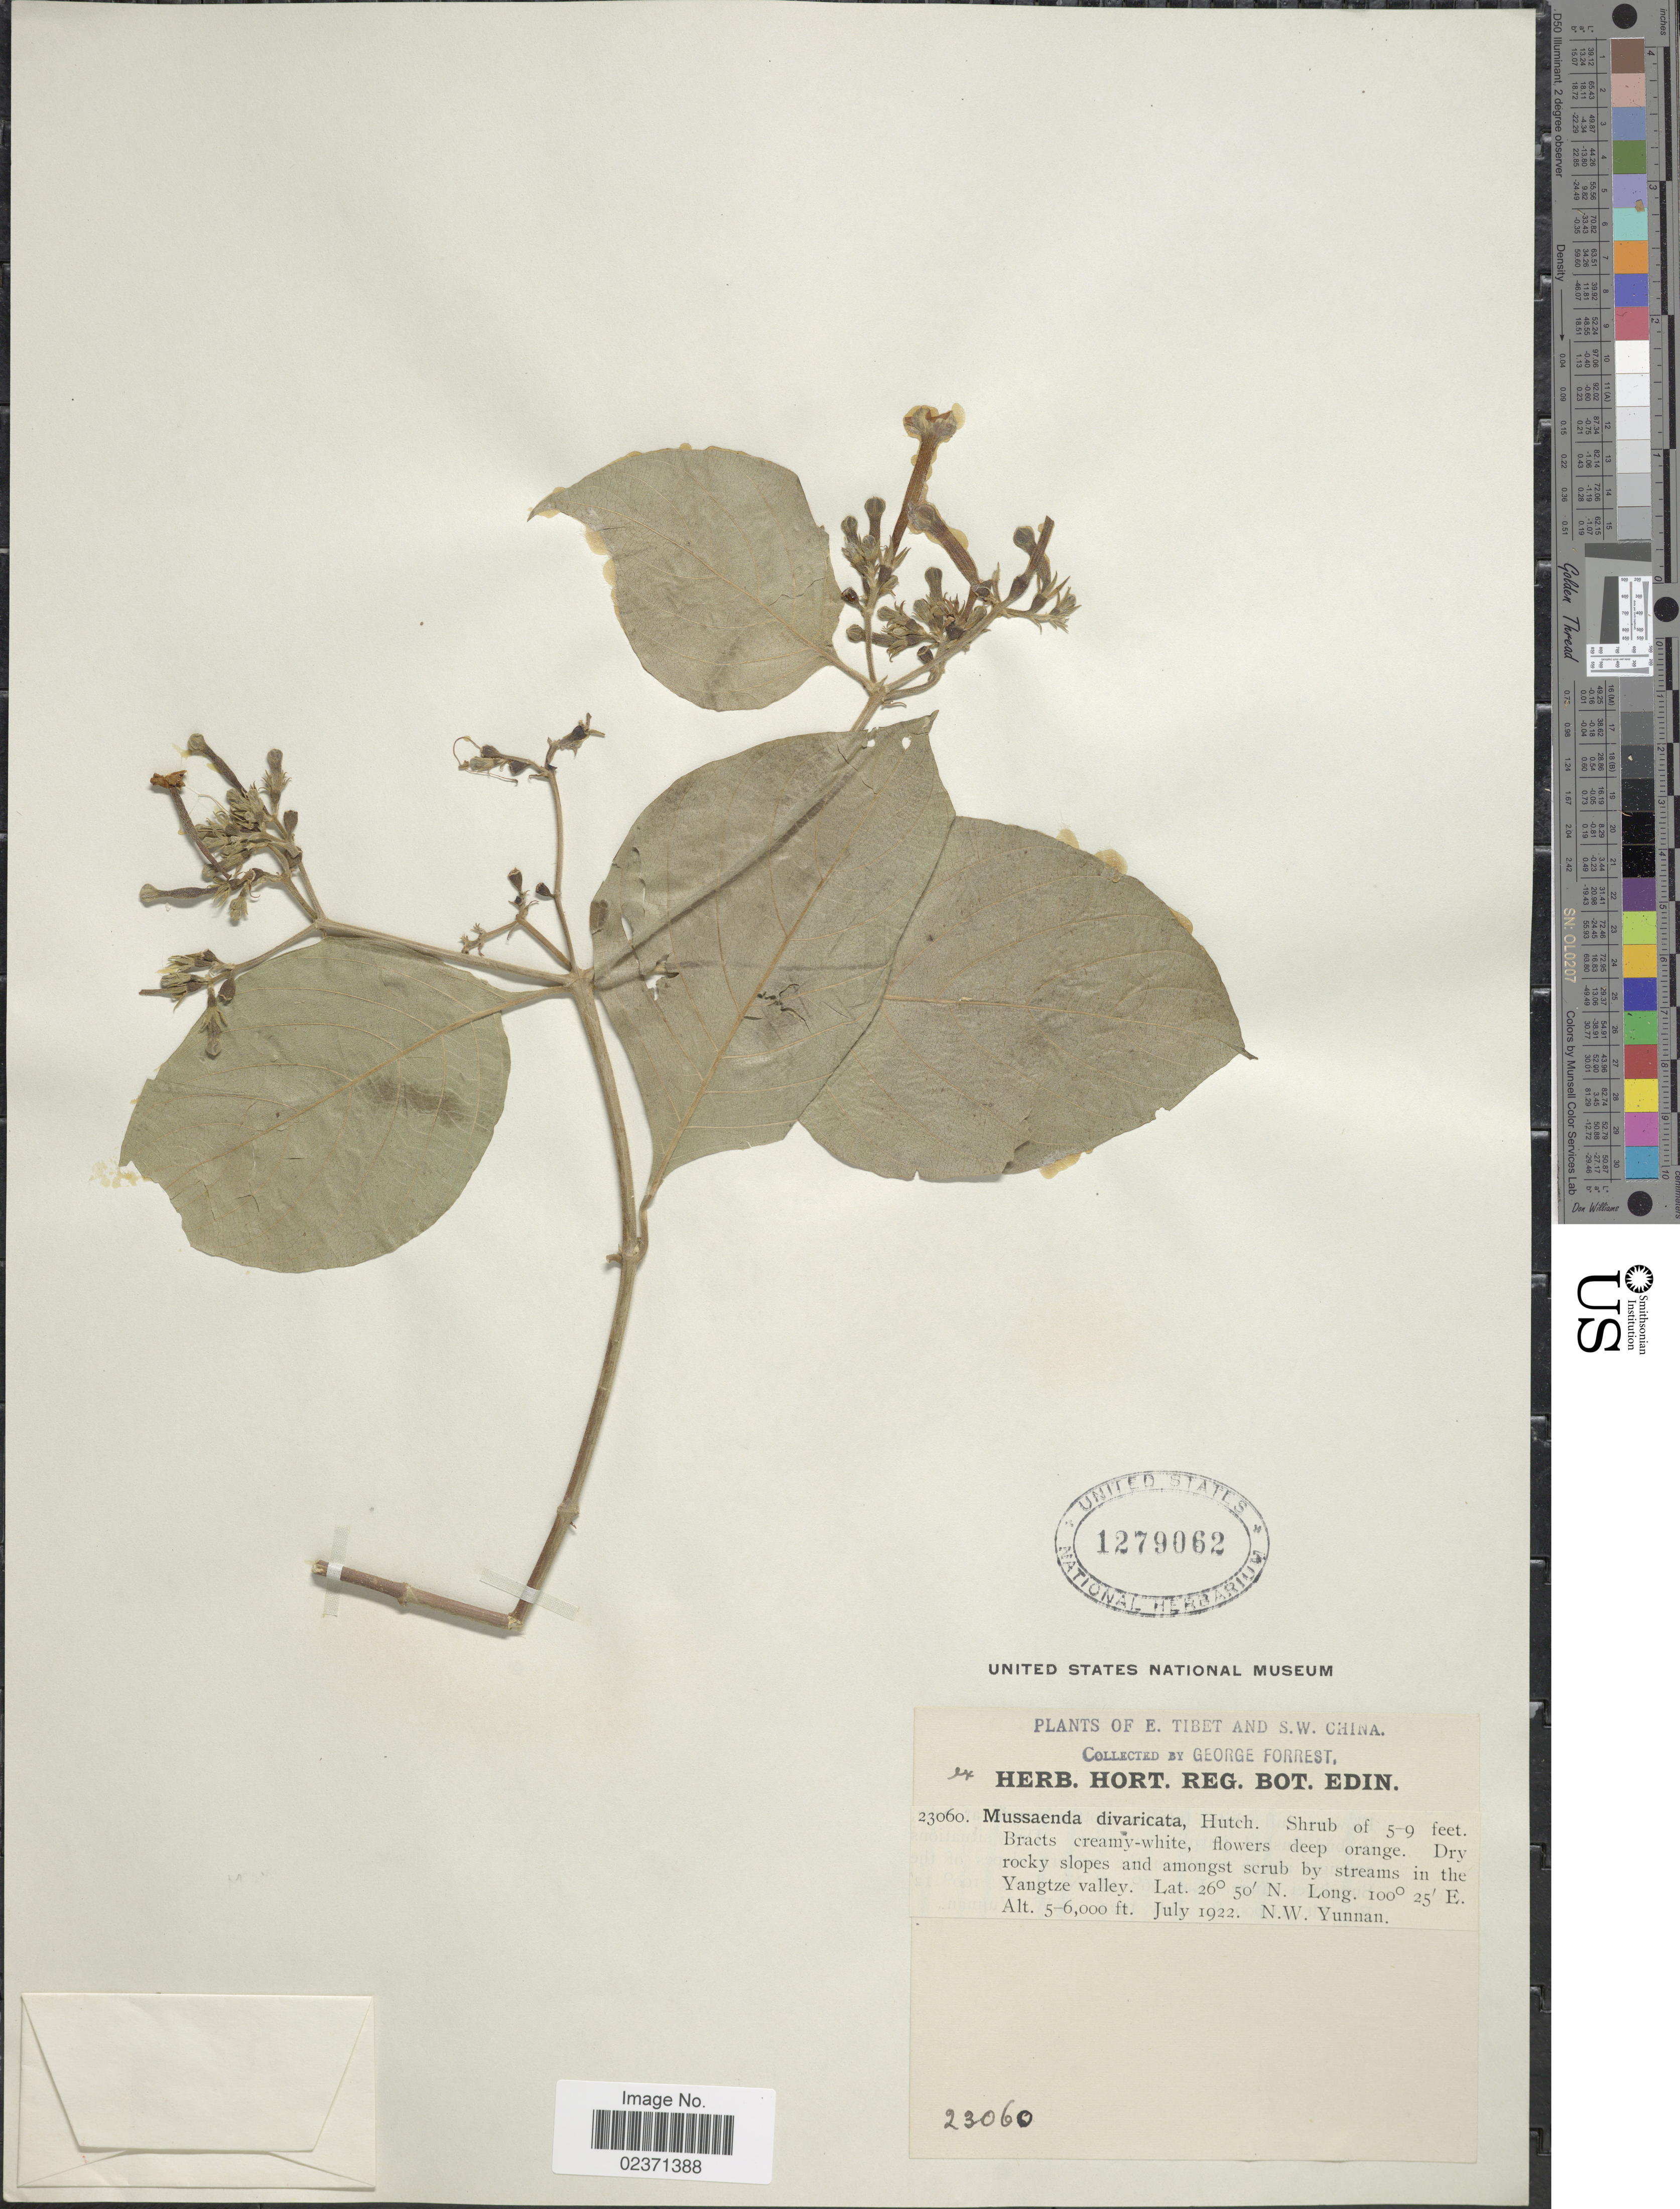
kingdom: Plantae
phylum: Tracheophyta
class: Magnoliopsida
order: Gentianales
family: Rubiaceae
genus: Mussaenda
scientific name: Mussaenda divaricata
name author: Hutch. in Sarg.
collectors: G. Forrest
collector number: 23060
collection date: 1922-07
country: China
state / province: Yunnan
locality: S. W. China. Yangtze valley. N. W. Yunnan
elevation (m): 1524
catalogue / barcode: US 1279062